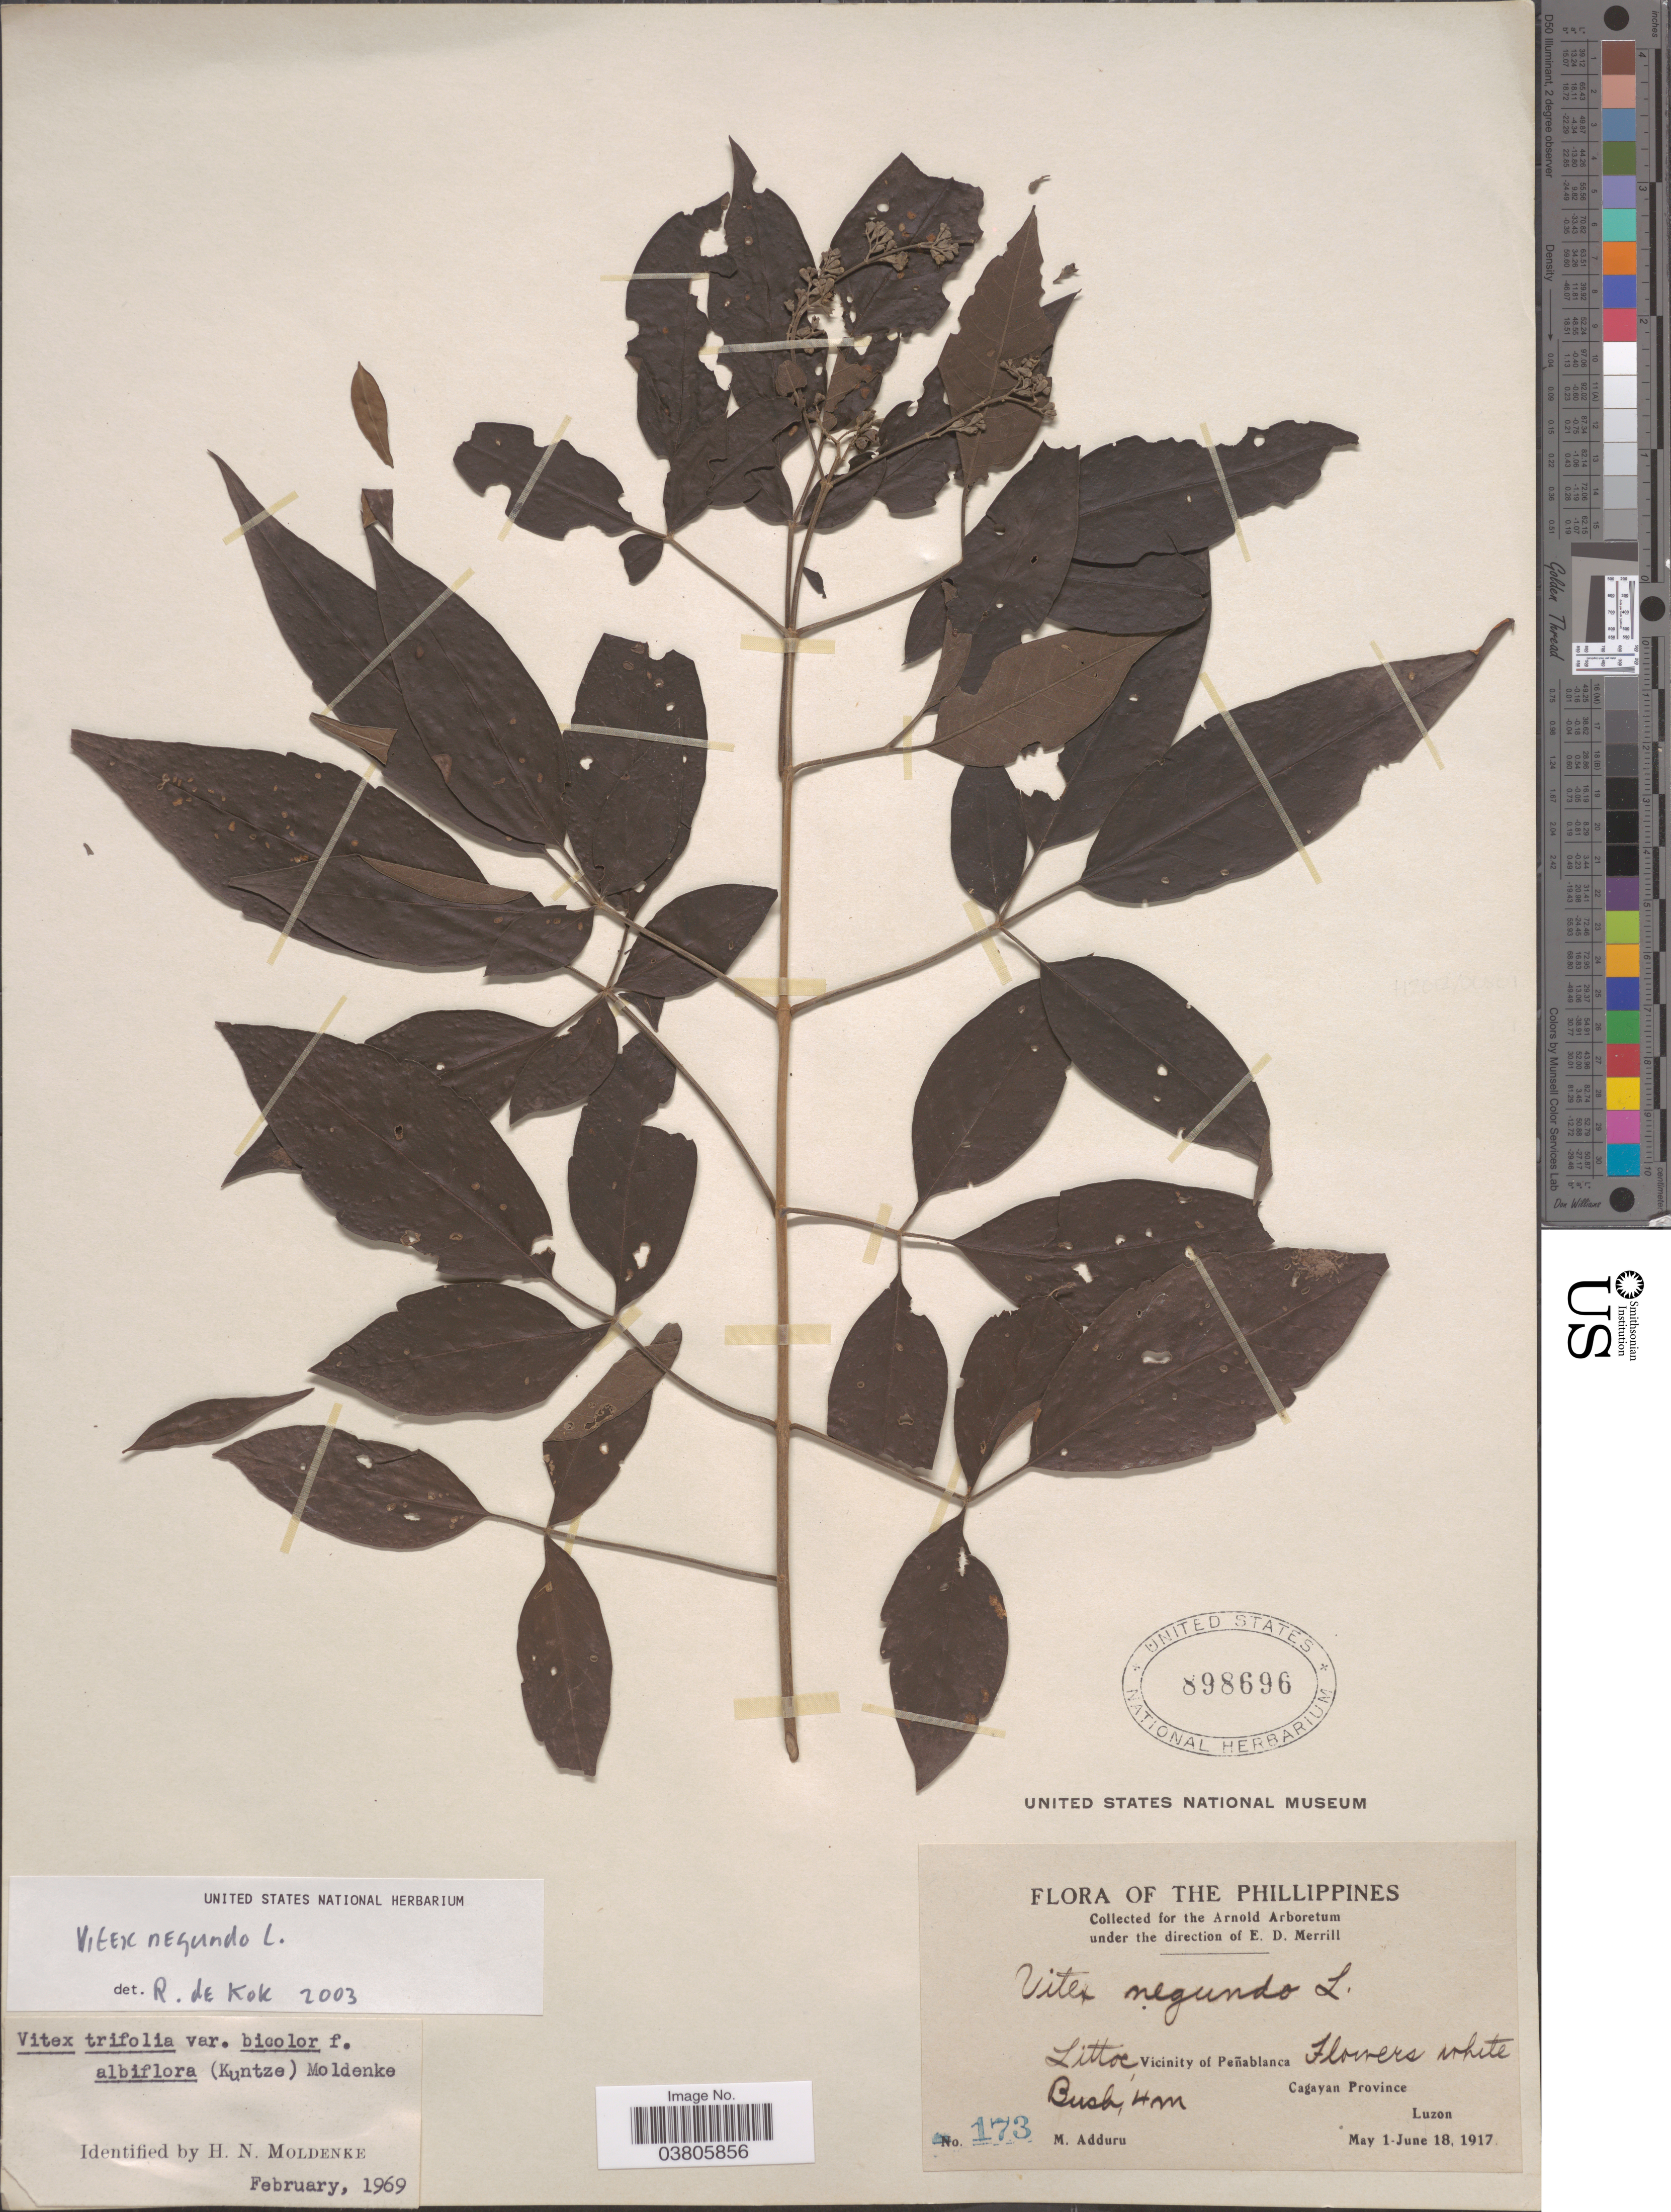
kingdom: Plantae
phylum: Tracheophyta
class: Magnoliopsida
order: Lamiales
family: Lamiaceae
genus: Vitex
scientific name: Vitex negundo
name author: L.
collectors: M. Adduru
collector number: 173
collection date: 1917-05-01/1917-06-18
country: Philippines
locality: Littoc, Vicinity of Peñablanca. Cagayan Province, Luzon.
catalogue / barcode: US 898696